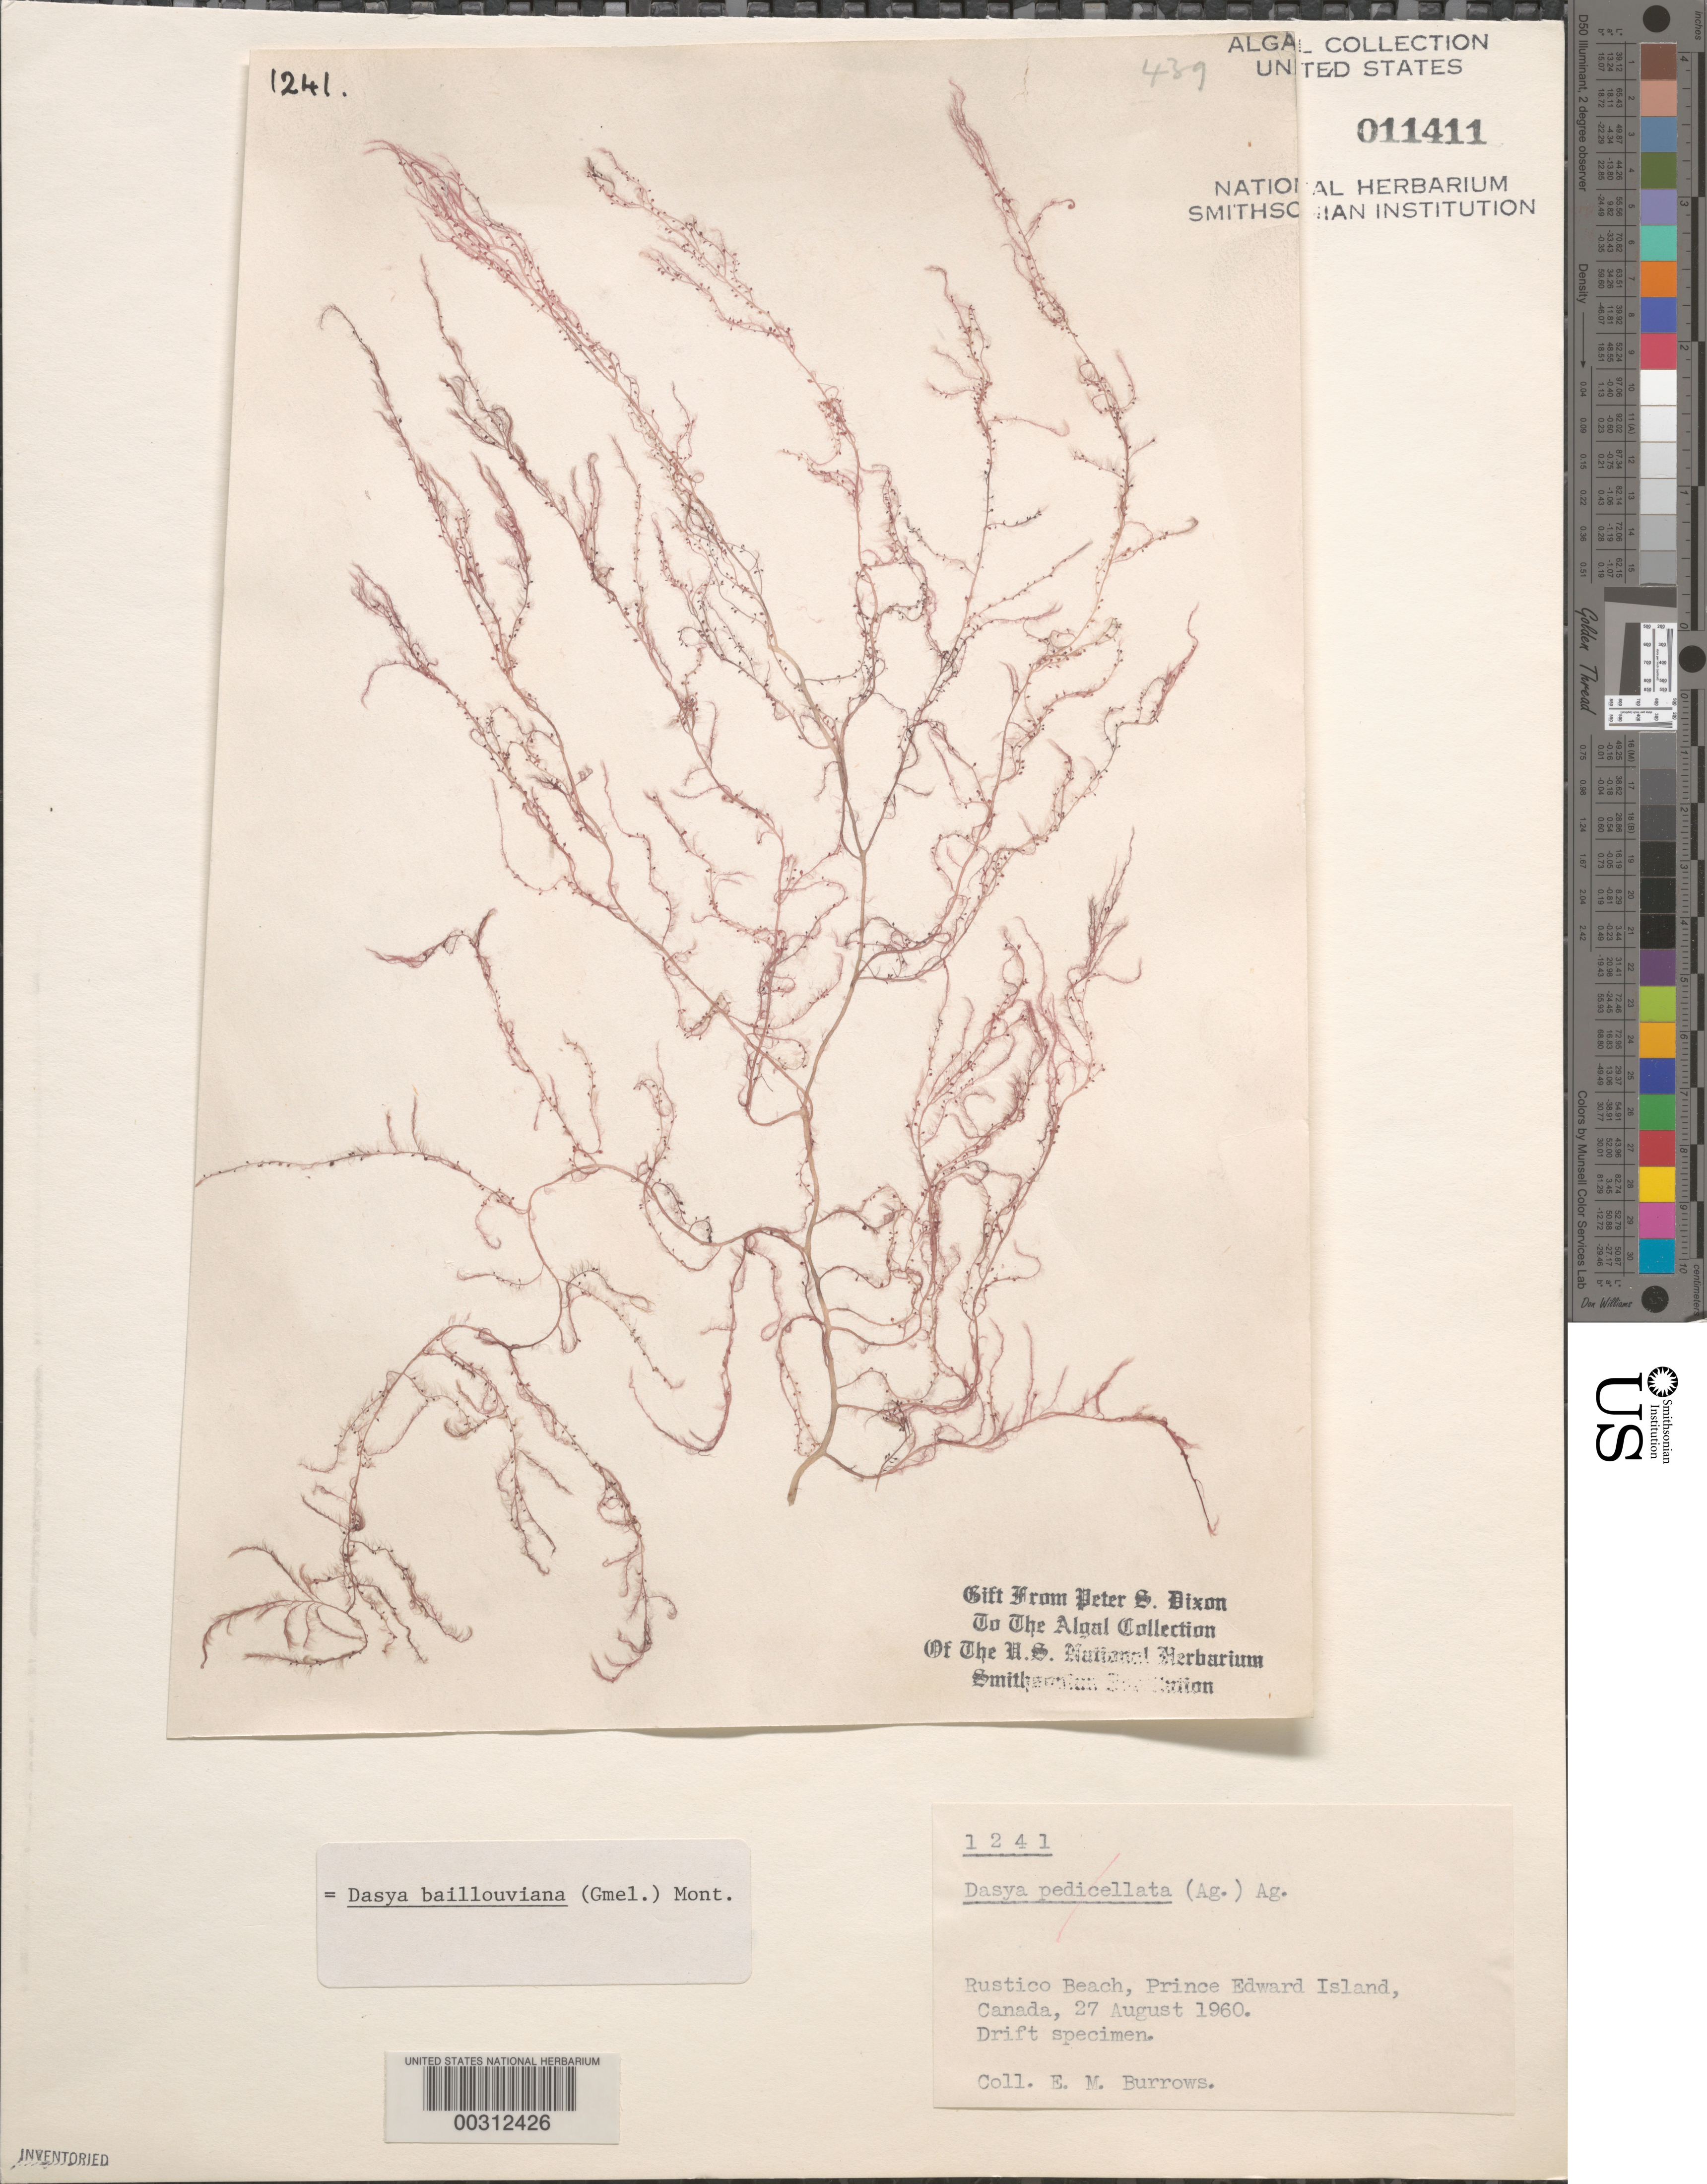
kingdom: Plantae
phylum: Rhodophyta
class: Florideophyceae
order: Ceramiales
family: Dasyaceae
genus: Dasya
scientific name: Dasya pedicellata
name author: (C. Agardh) C. Agardh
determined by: Algae name updating Project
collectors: E. Burrows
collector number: PSD 1241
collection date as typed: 27 Aug 1960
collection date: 1960-08-27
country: Canada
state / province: Prince Edward Island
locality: Rustico Beach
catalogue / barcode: US 11411